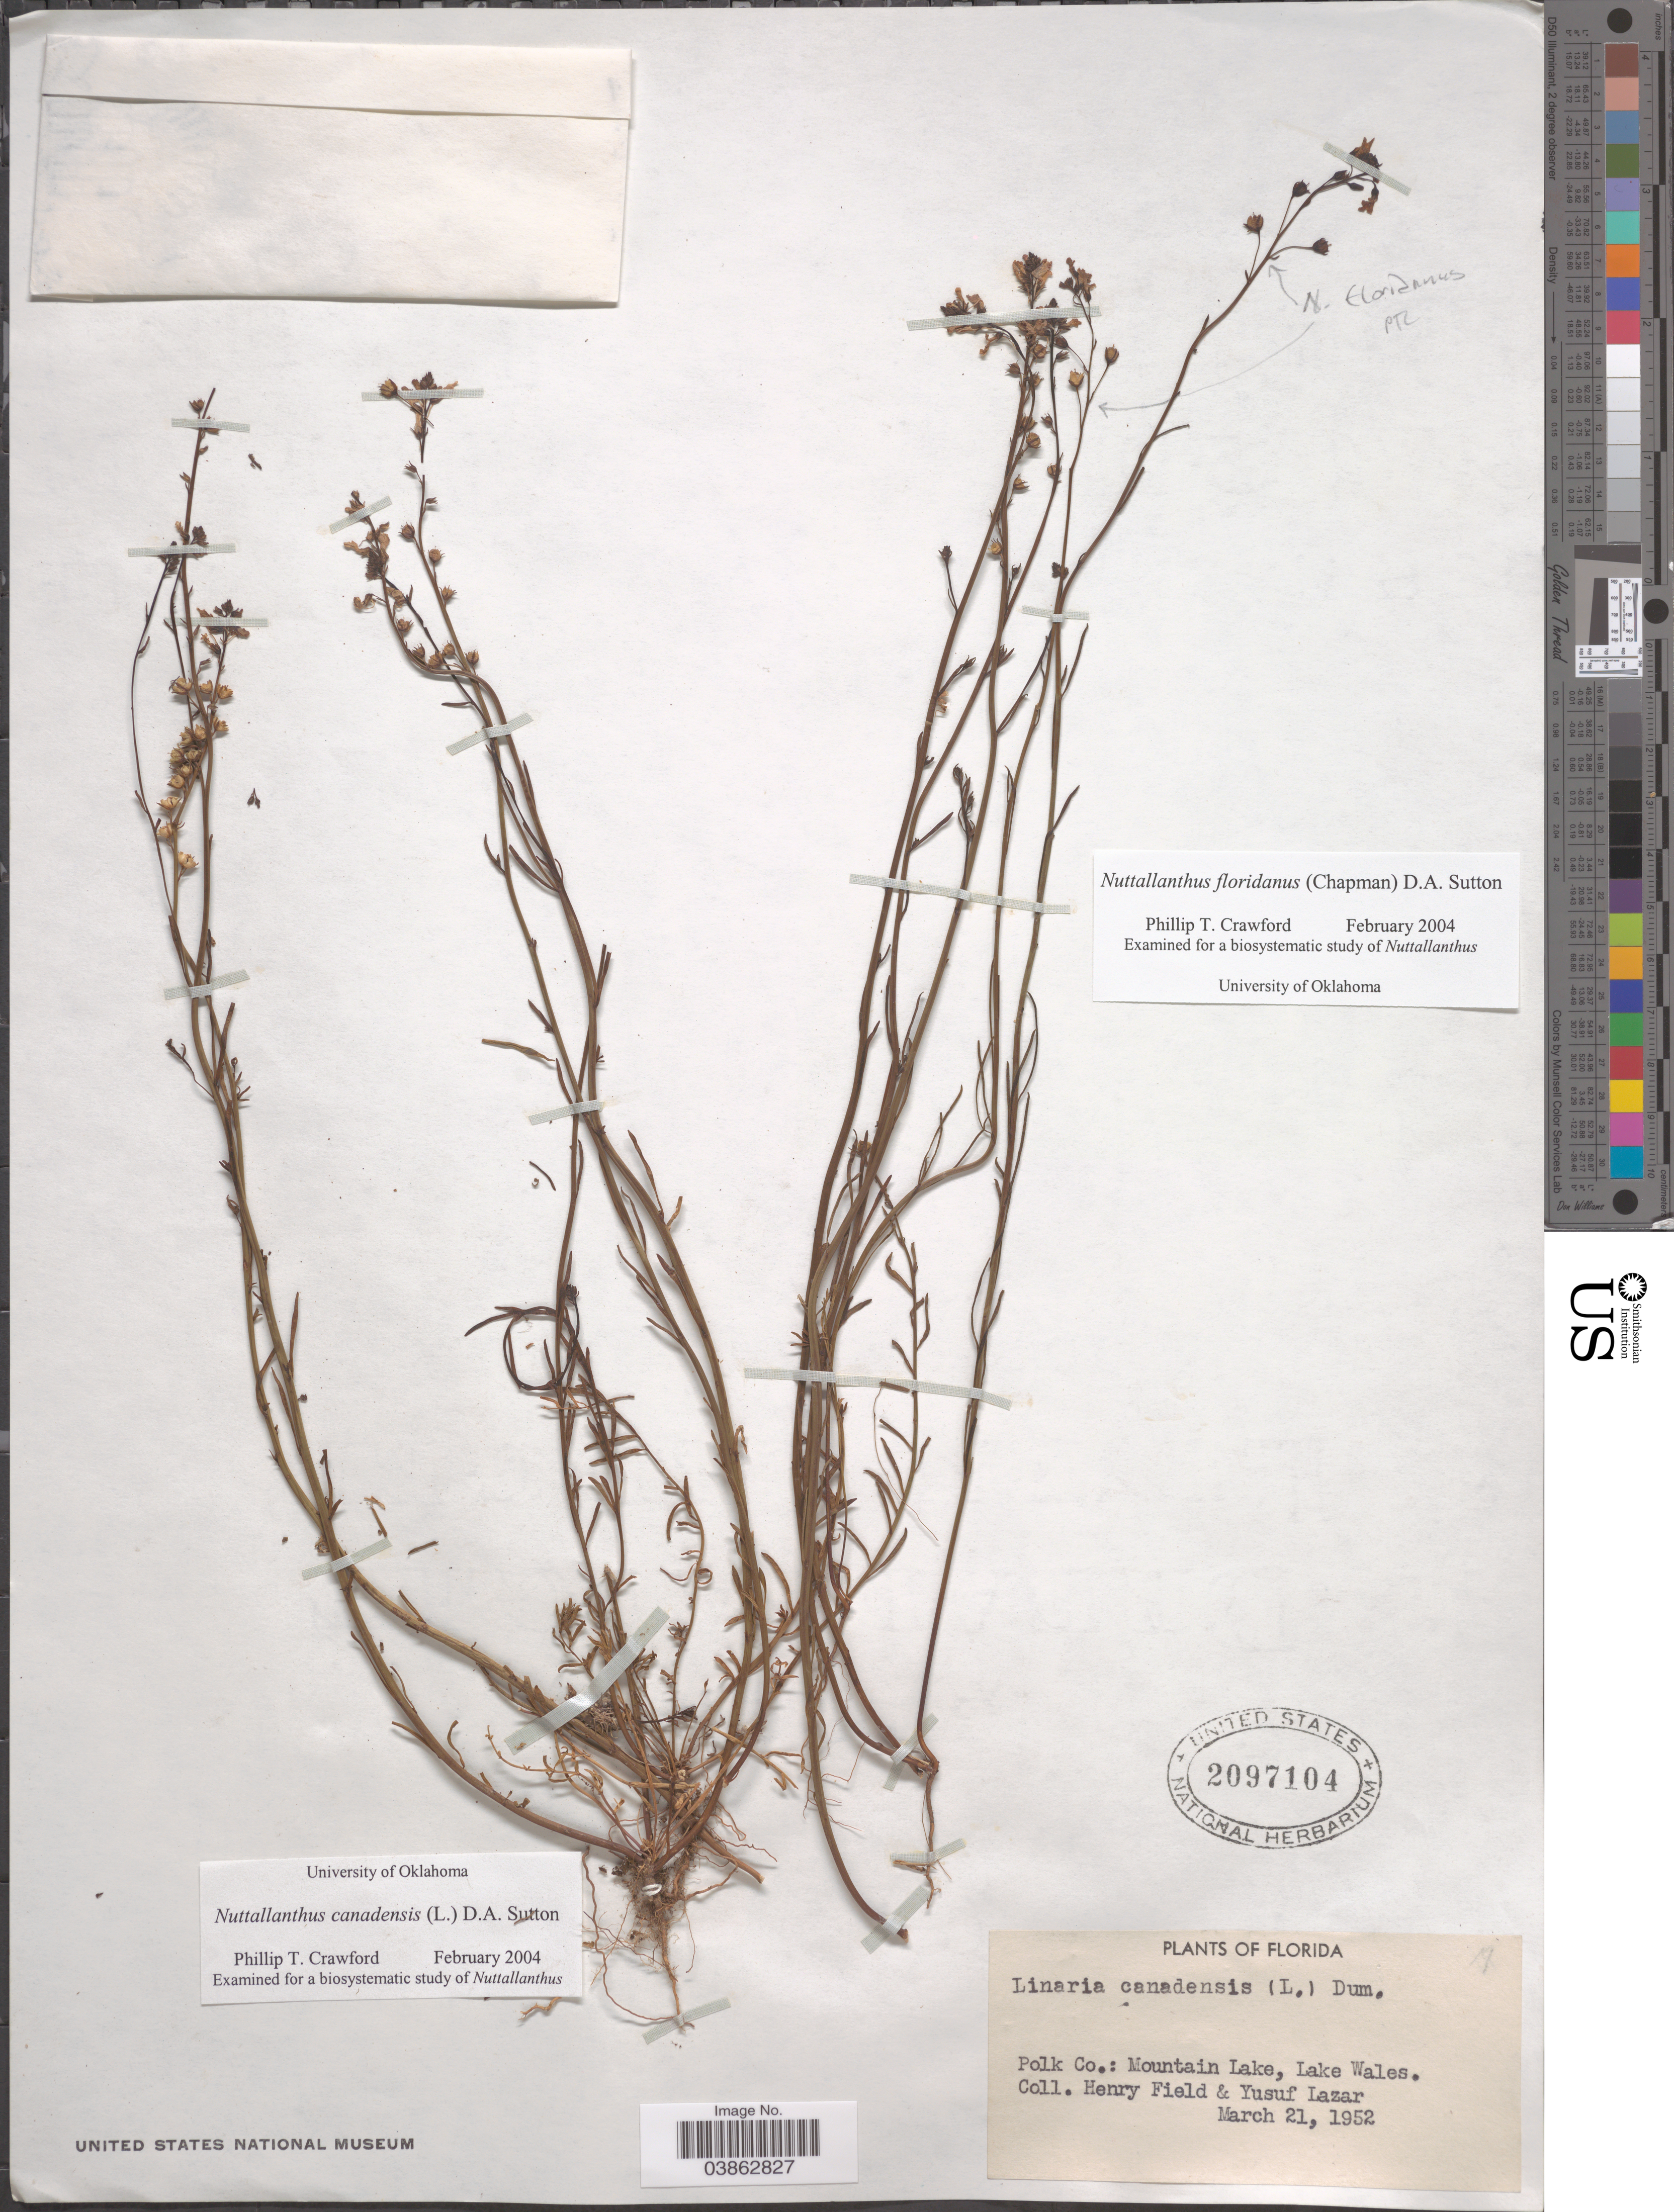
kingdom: Plantae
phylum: Tracheophyta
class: Magnoliopsida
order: Lamiales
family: Plantaginaceae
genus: Linaria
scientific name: Linaria canadensis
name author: (L.) Dum. Cours.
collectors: H. Field & Y. Lazar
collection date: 1952-03-21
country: United States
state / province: Florida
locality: Polk Co.: Mountain Lake, Lake Wales.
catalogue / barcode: US 2097104